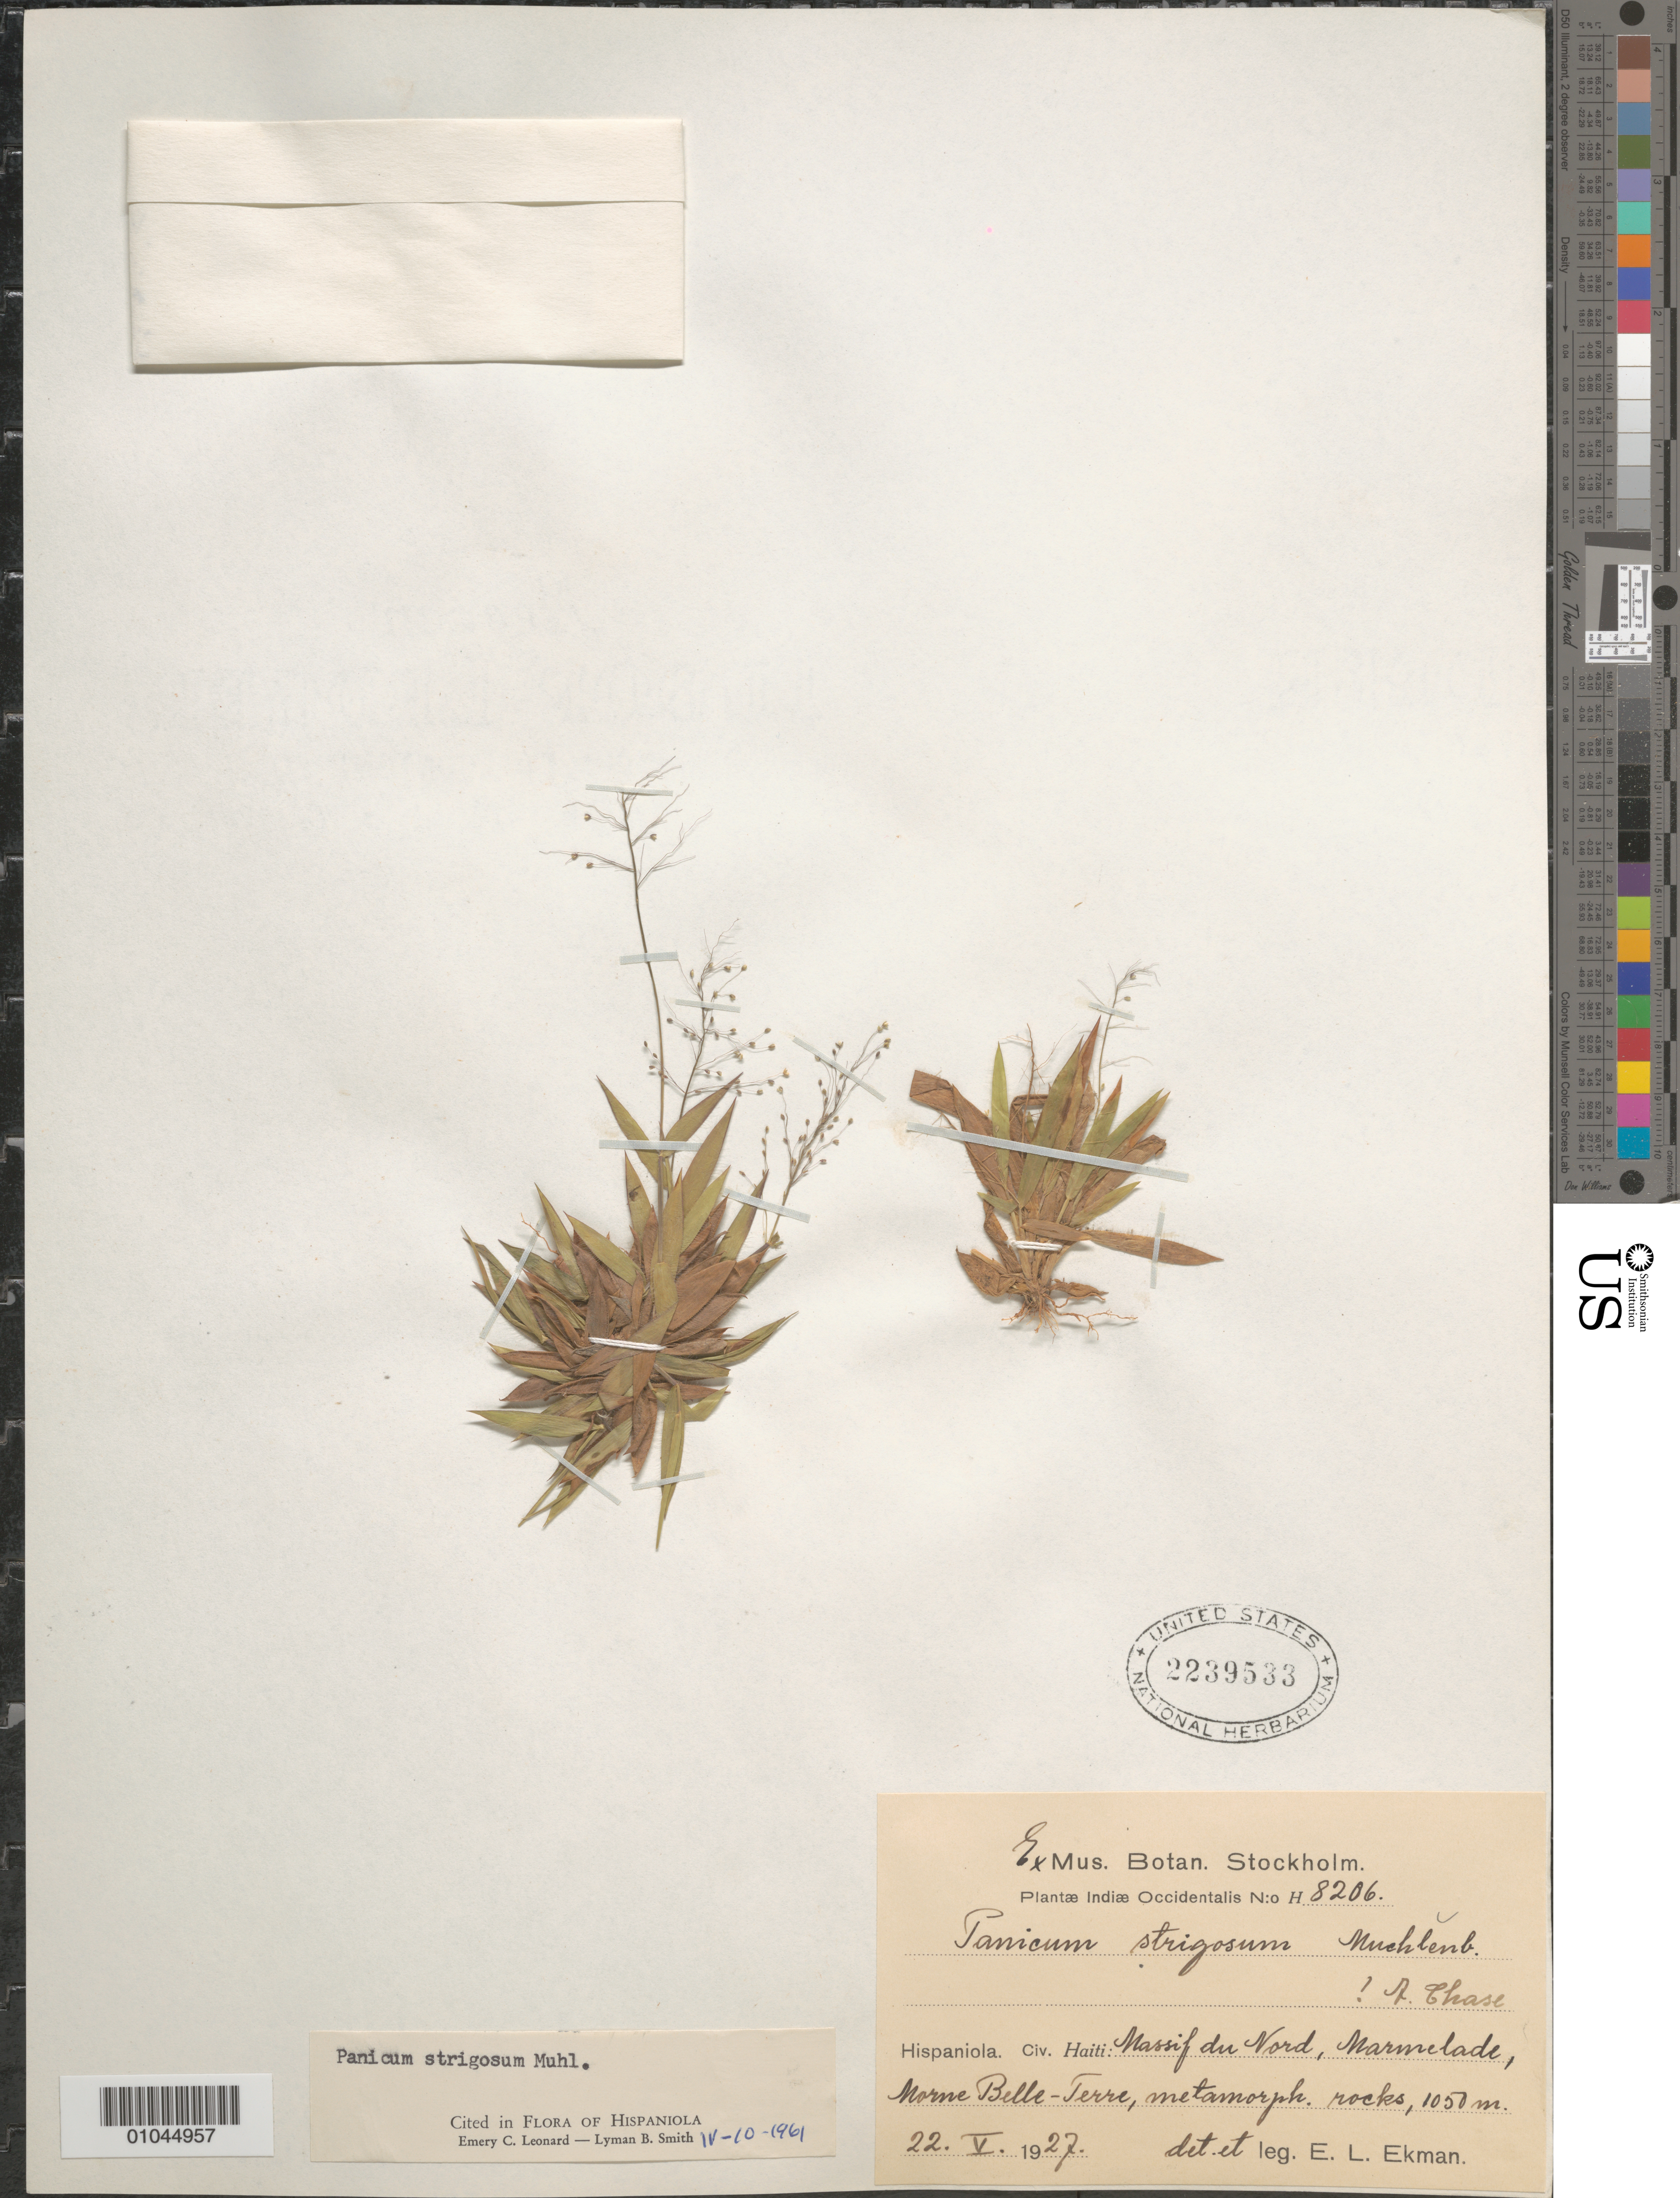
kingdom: Plantae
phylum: Tracheophyta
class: Liliopsida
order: Poales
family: Poaceae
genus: Panicum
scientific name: Panicum strigosum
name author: Muhl. ex Elliott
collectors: E. L. Ekman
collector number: H 8206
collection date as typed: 22 May 1927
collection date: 1927-05-22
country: Haiti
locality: Massif du Nord, Marmelade, Marne Belle-Terre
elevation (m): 1050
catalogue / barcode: US 2239533